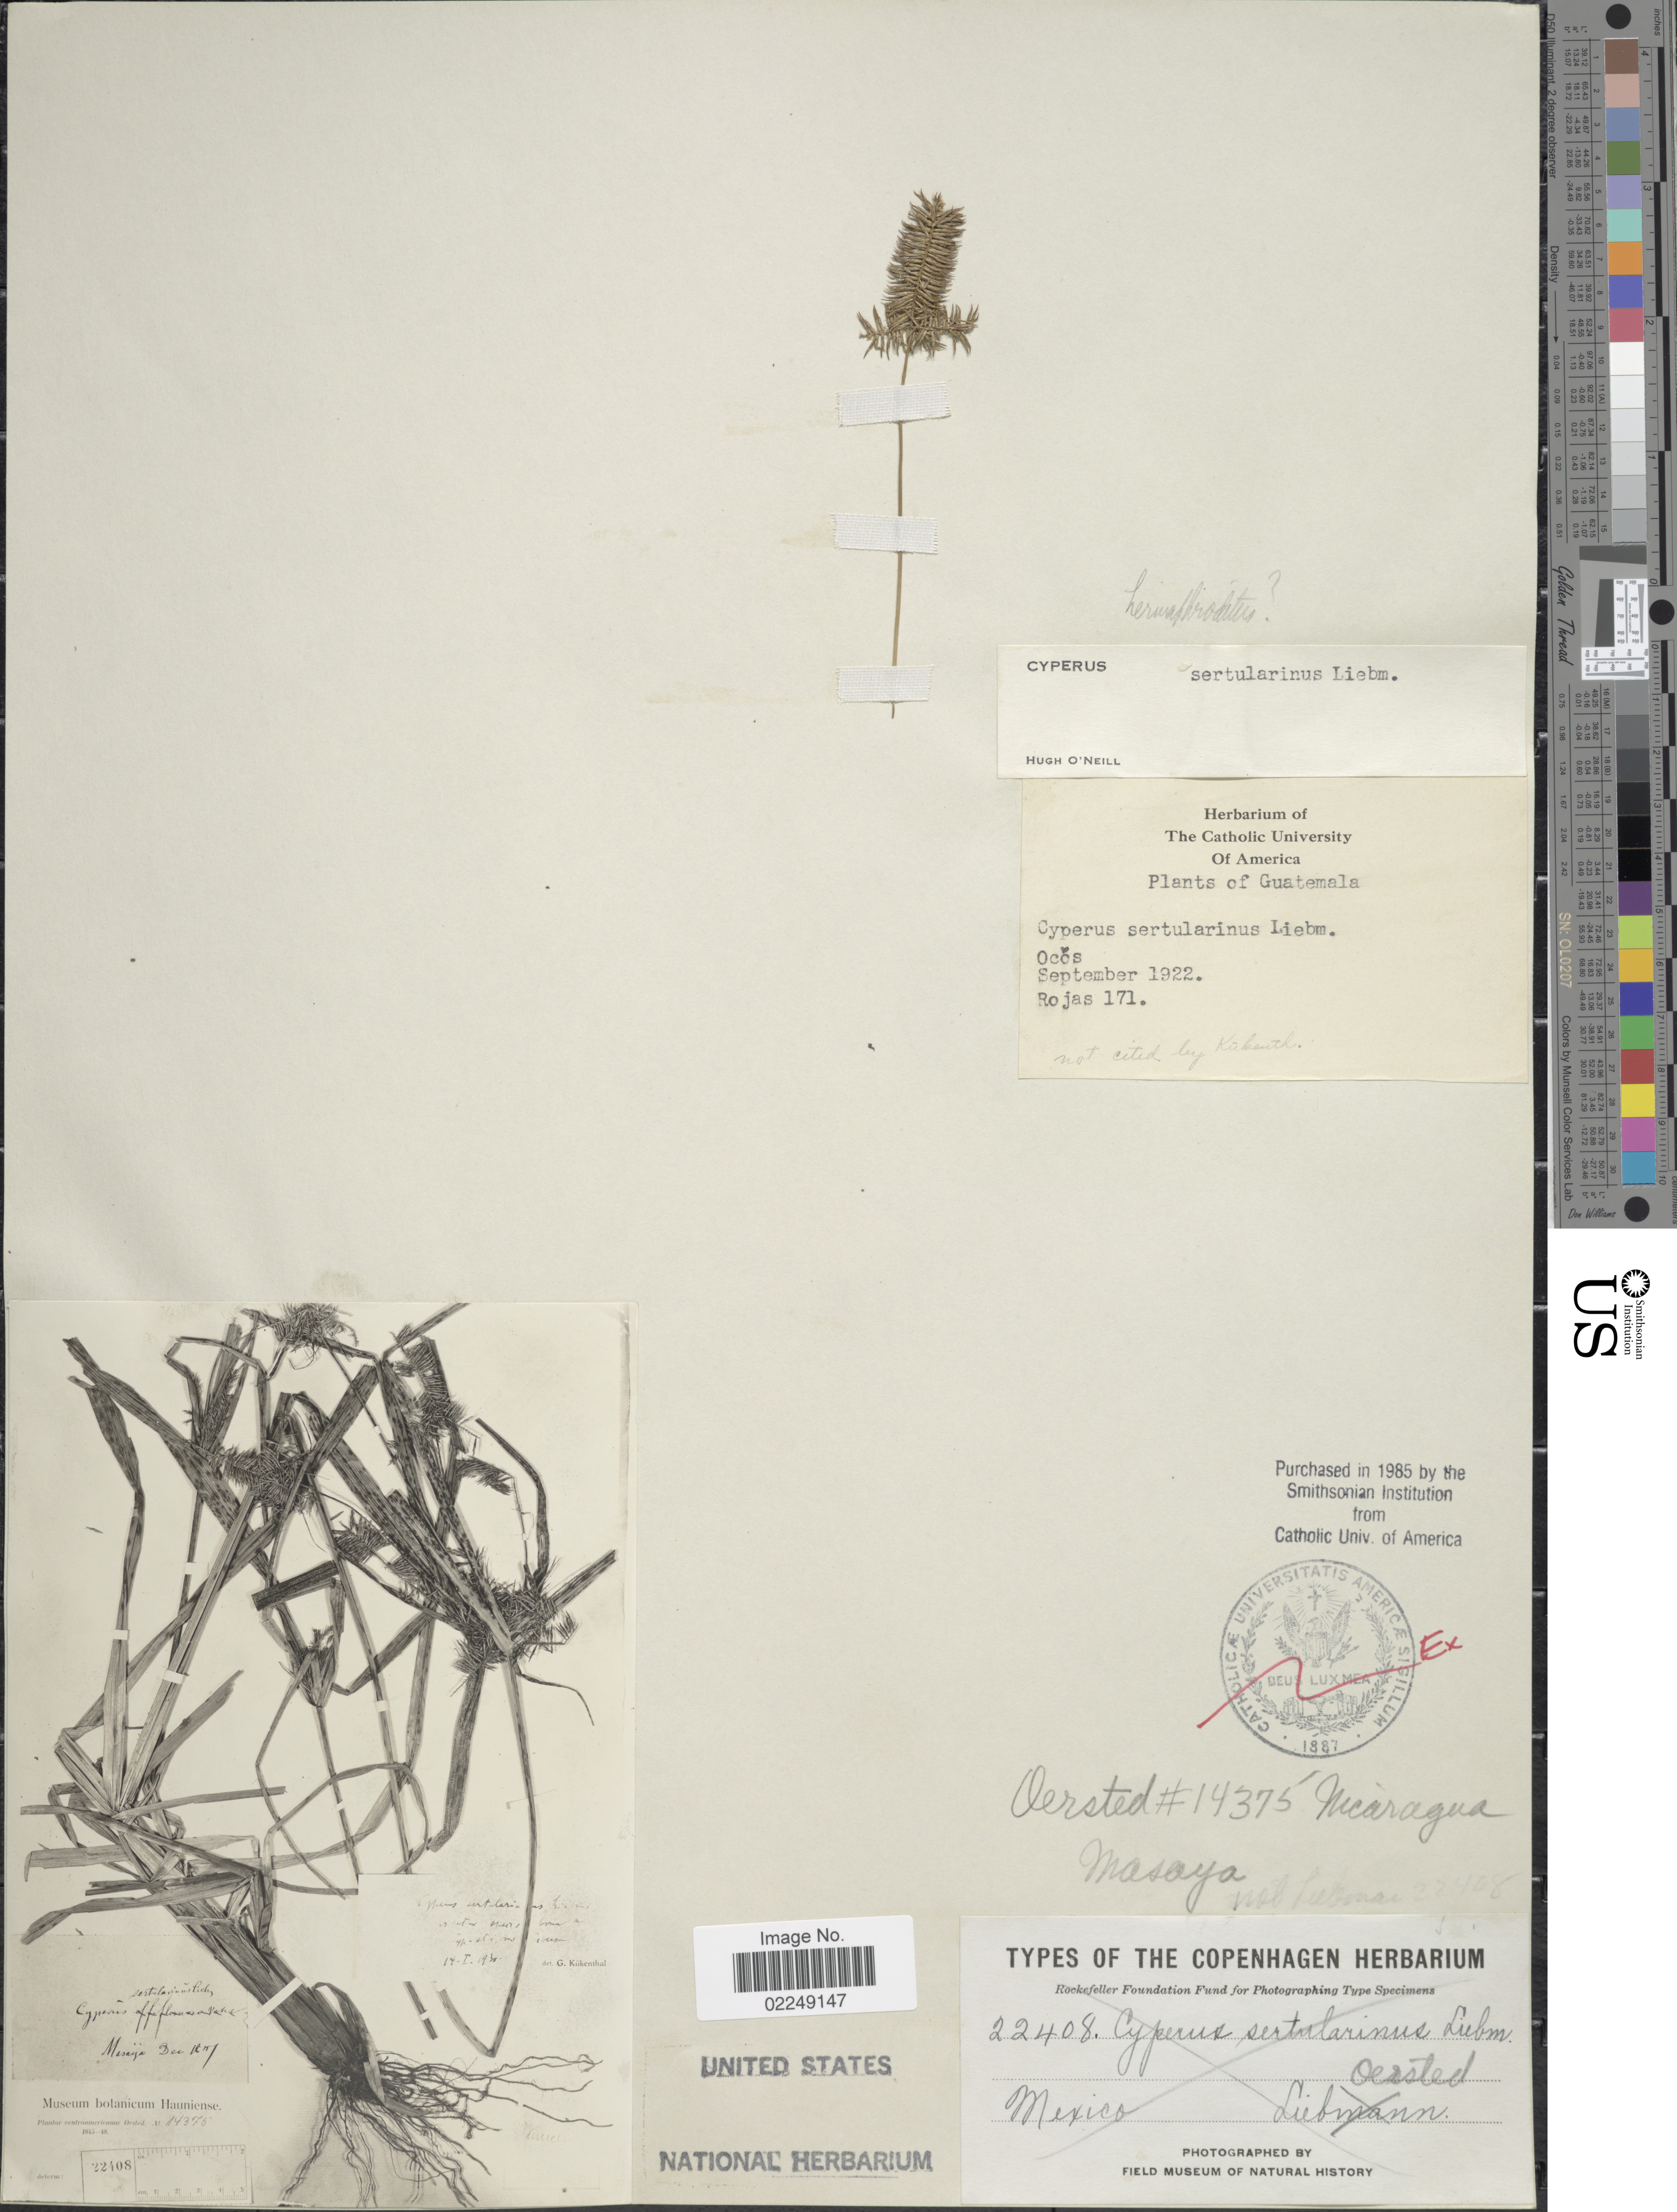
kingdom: Plantae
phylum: Tracheophyta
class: Liliopsida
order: Poales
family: Cyperaceae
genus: Cyperus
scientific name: Cyperus hermaphroditus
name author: (Jacq.) Standl.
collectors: Ørsted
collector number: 14375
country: Nicaragua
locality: Masaya